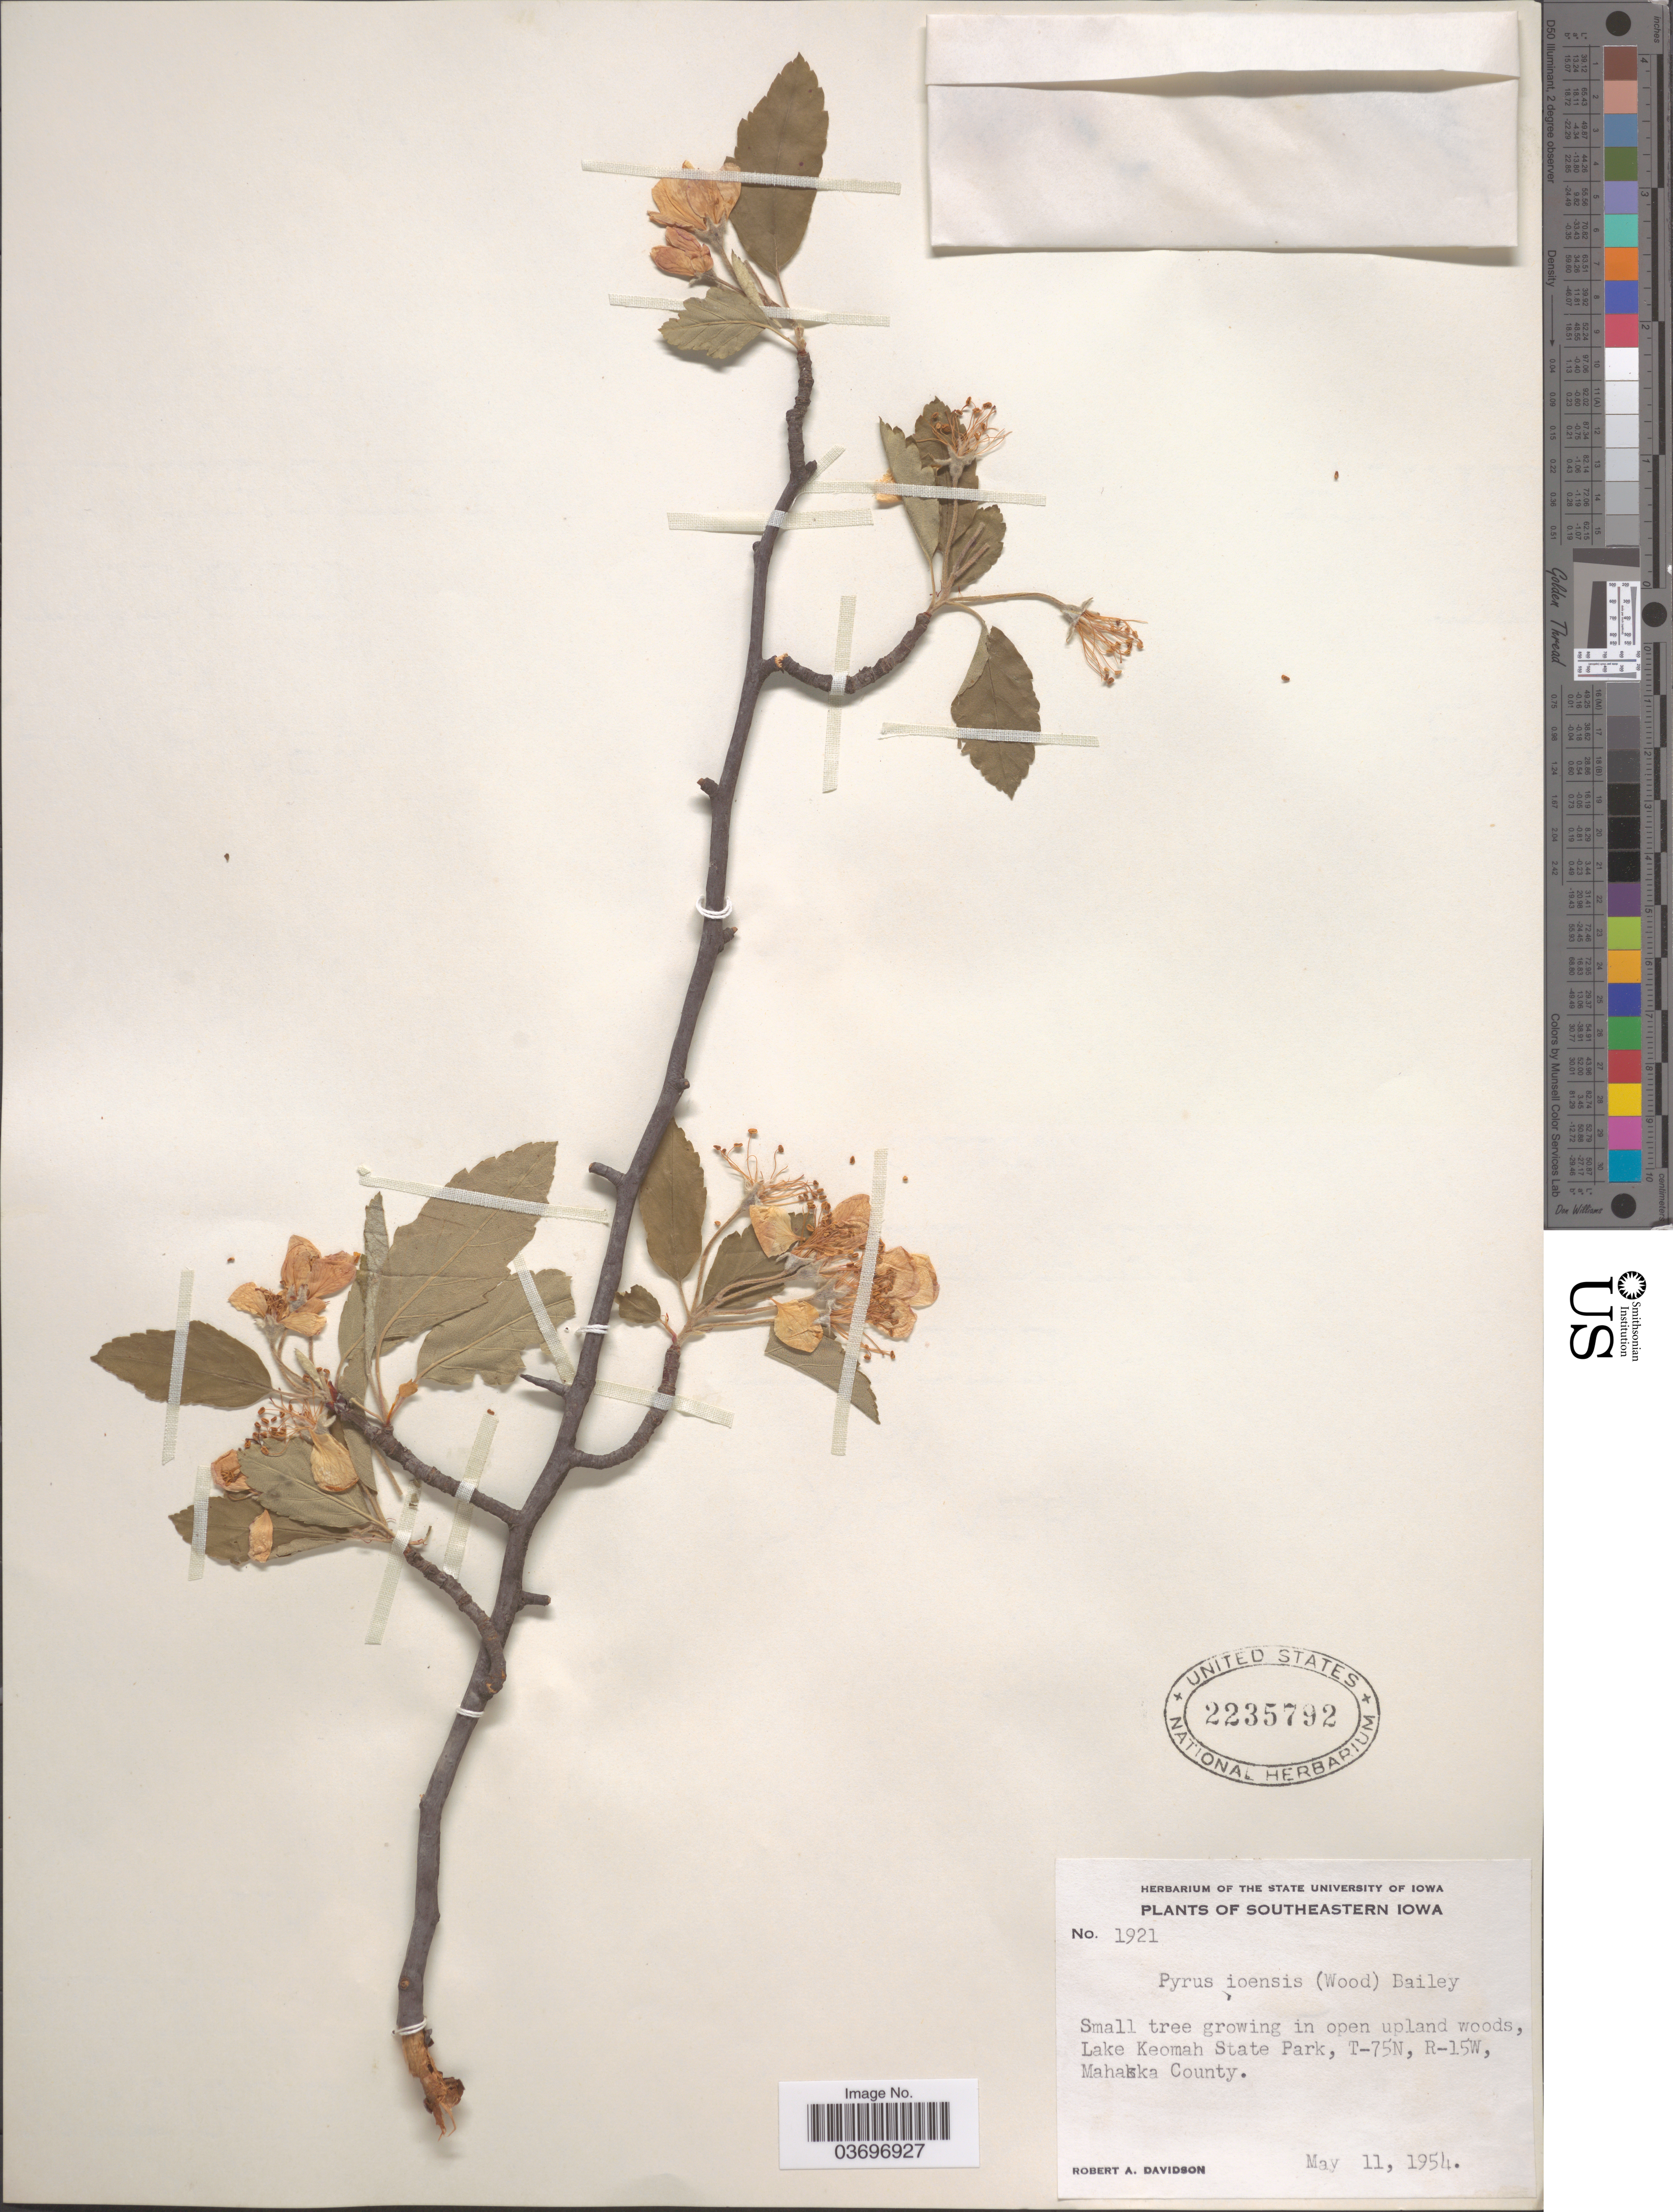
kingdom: Plantae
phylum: Tracheophyta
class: Magnoliopsida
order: Rosales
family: Rosaceae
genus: Malus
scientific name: Malus ioensis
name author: (Alph. Wood) Britton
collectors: R. A. Davidson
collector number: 1921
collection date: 1954-05-11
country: United States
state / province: Iowa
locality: Southeastern Iowa. Lake Keomah State Park, T-75N, R-15W, Mahaska County.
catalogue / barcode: US 2235792